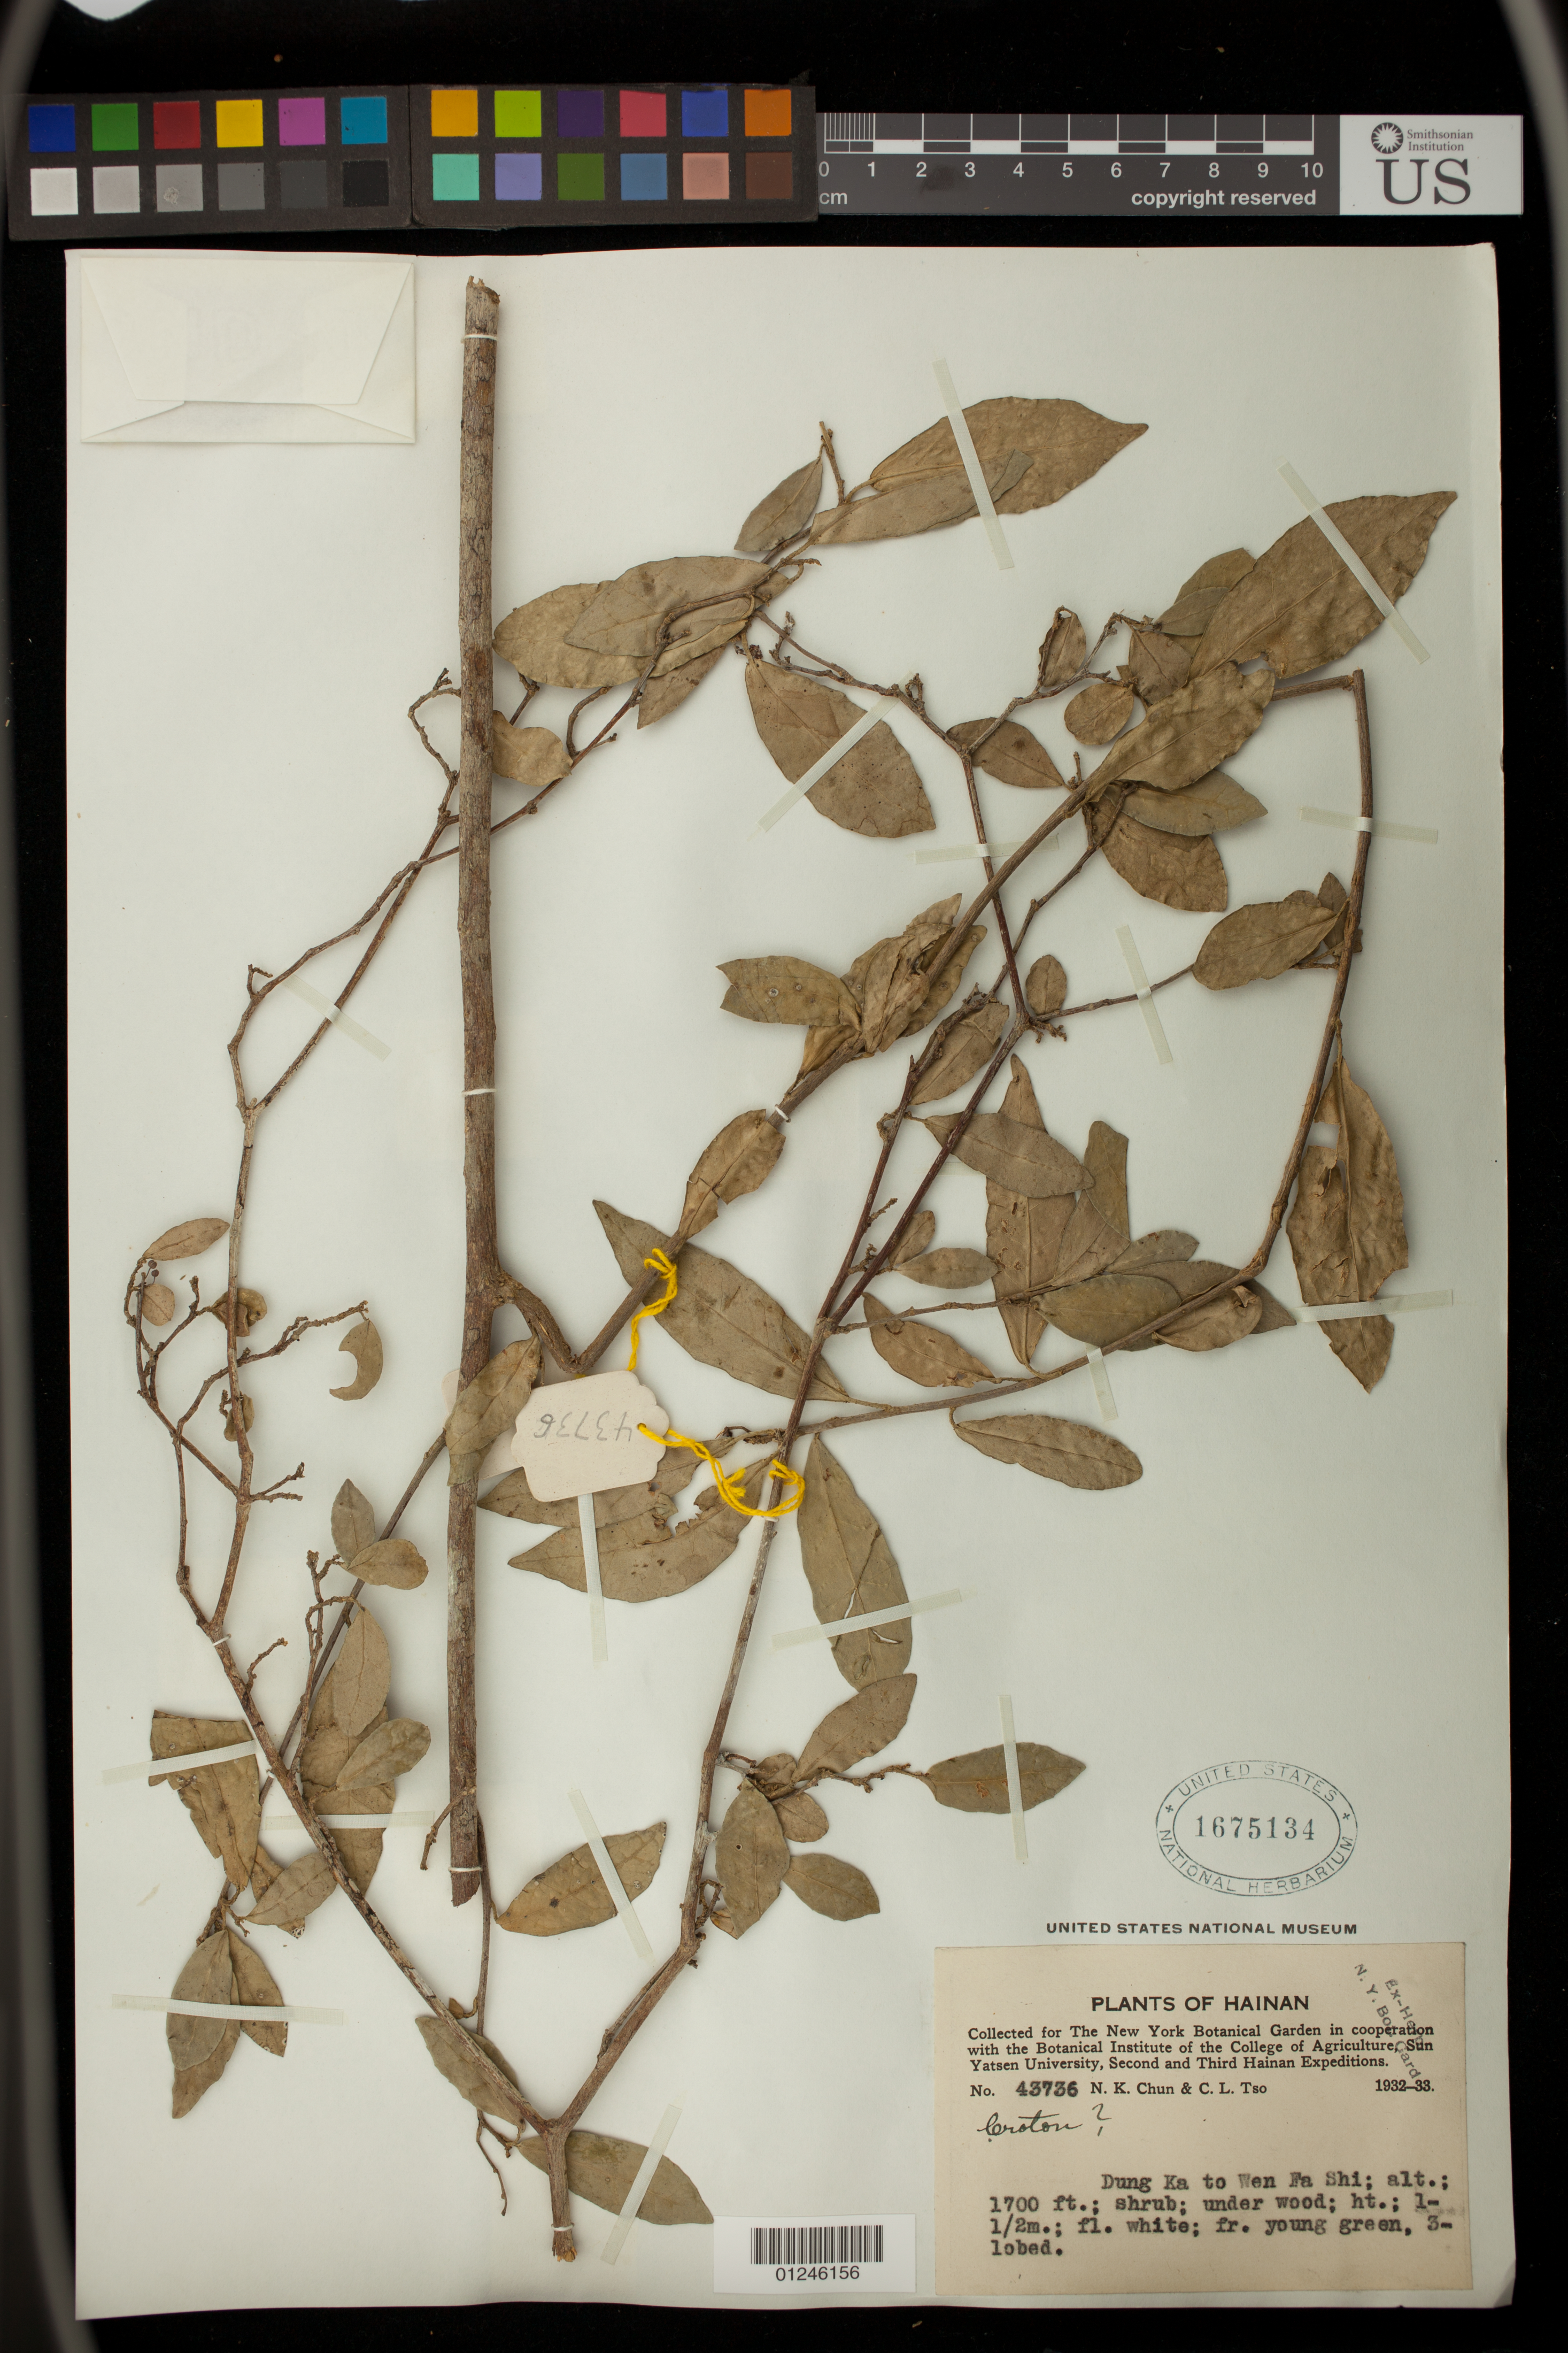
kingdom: Plantae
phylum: Tracheophyta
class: Magnoliopsida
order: Malpighiales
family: Euphorbiaceae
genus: Croton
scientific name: Croton sp.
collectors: N. K. Chun & C. Tso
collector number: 43736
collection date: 1932/1933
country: China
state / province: Hainan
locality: Dung Ka to Wen Fa Shi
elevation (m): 518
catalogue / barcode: US 1675134